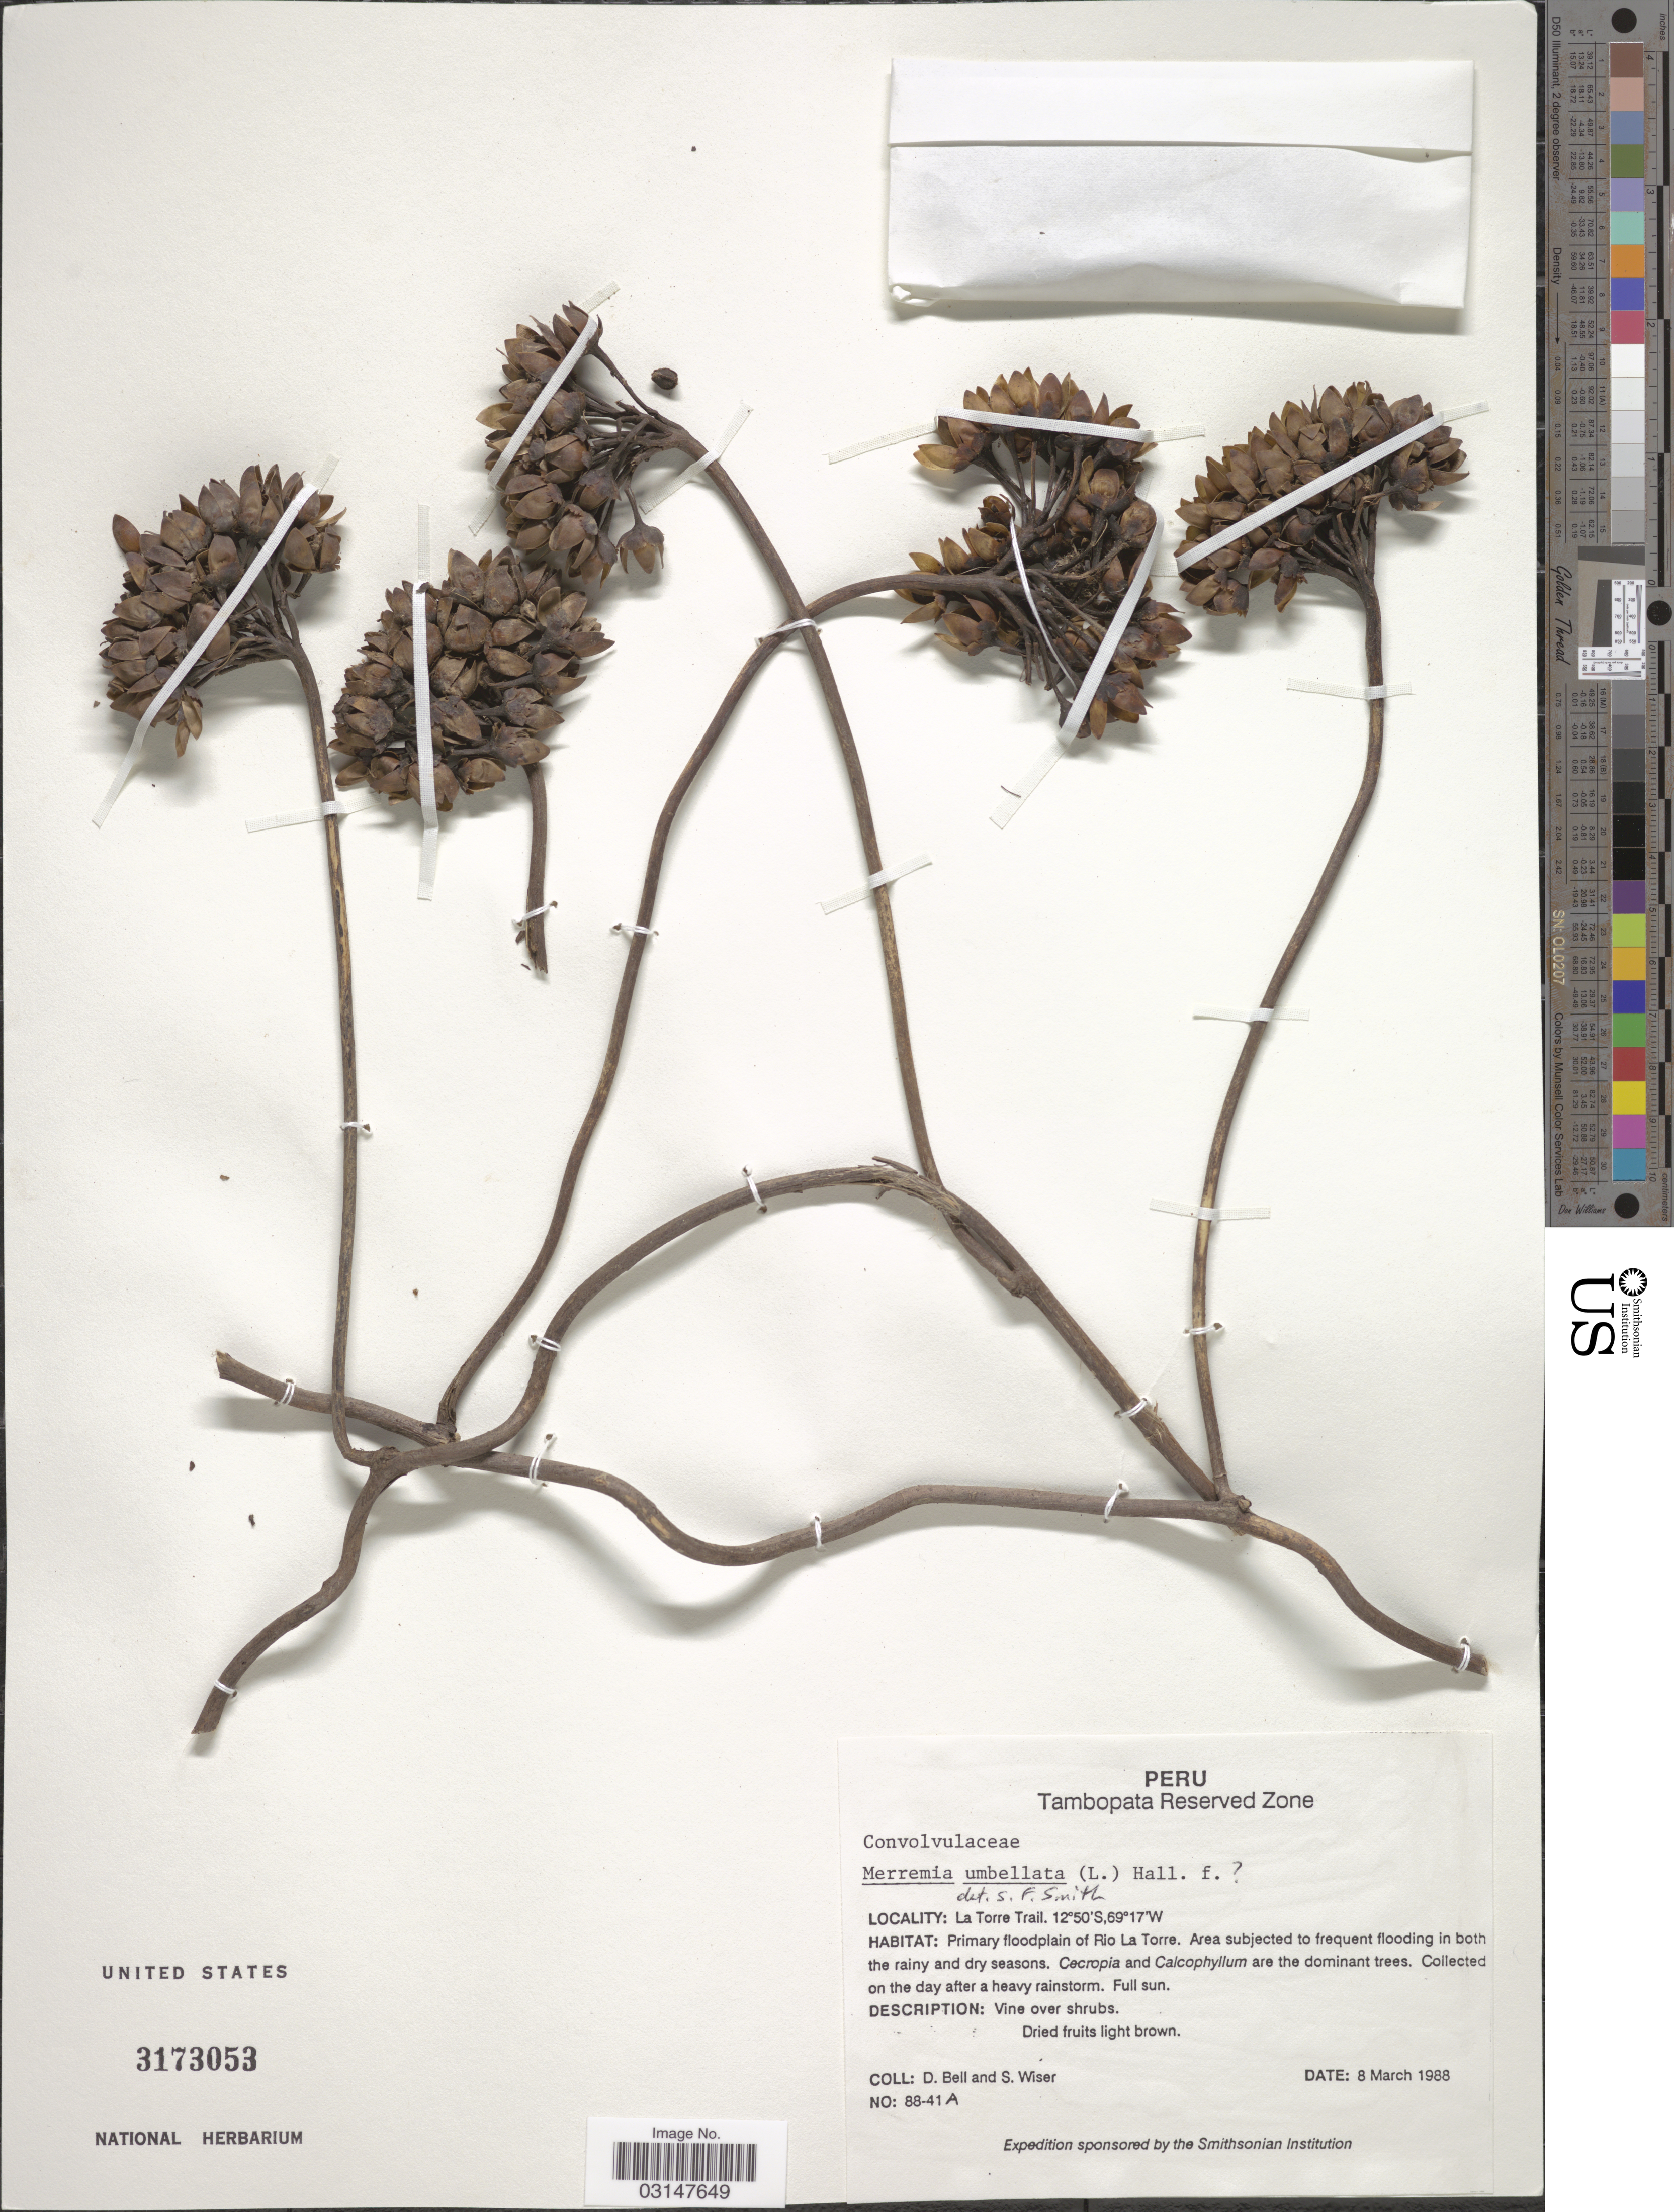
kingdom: Plantae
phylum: Tracheophyta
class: Magnoliopsida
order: Solanales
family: Convolvulaceae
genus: Camonea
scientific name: Camonea umbellata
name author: (L.) A. R. Simões & Staples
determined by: Strong, Mark T., (BOT), Smithsonian Institution - National Museum of Natural History (UNITED STATES)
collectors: D. A. Bell & S. Wiser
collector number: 88-41A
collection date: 1988-03-08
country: Peru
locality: Tambopata Reserved Zone, La Torre Trail, Primary floodplain of Rio La Torre.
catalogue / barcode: US 3173053